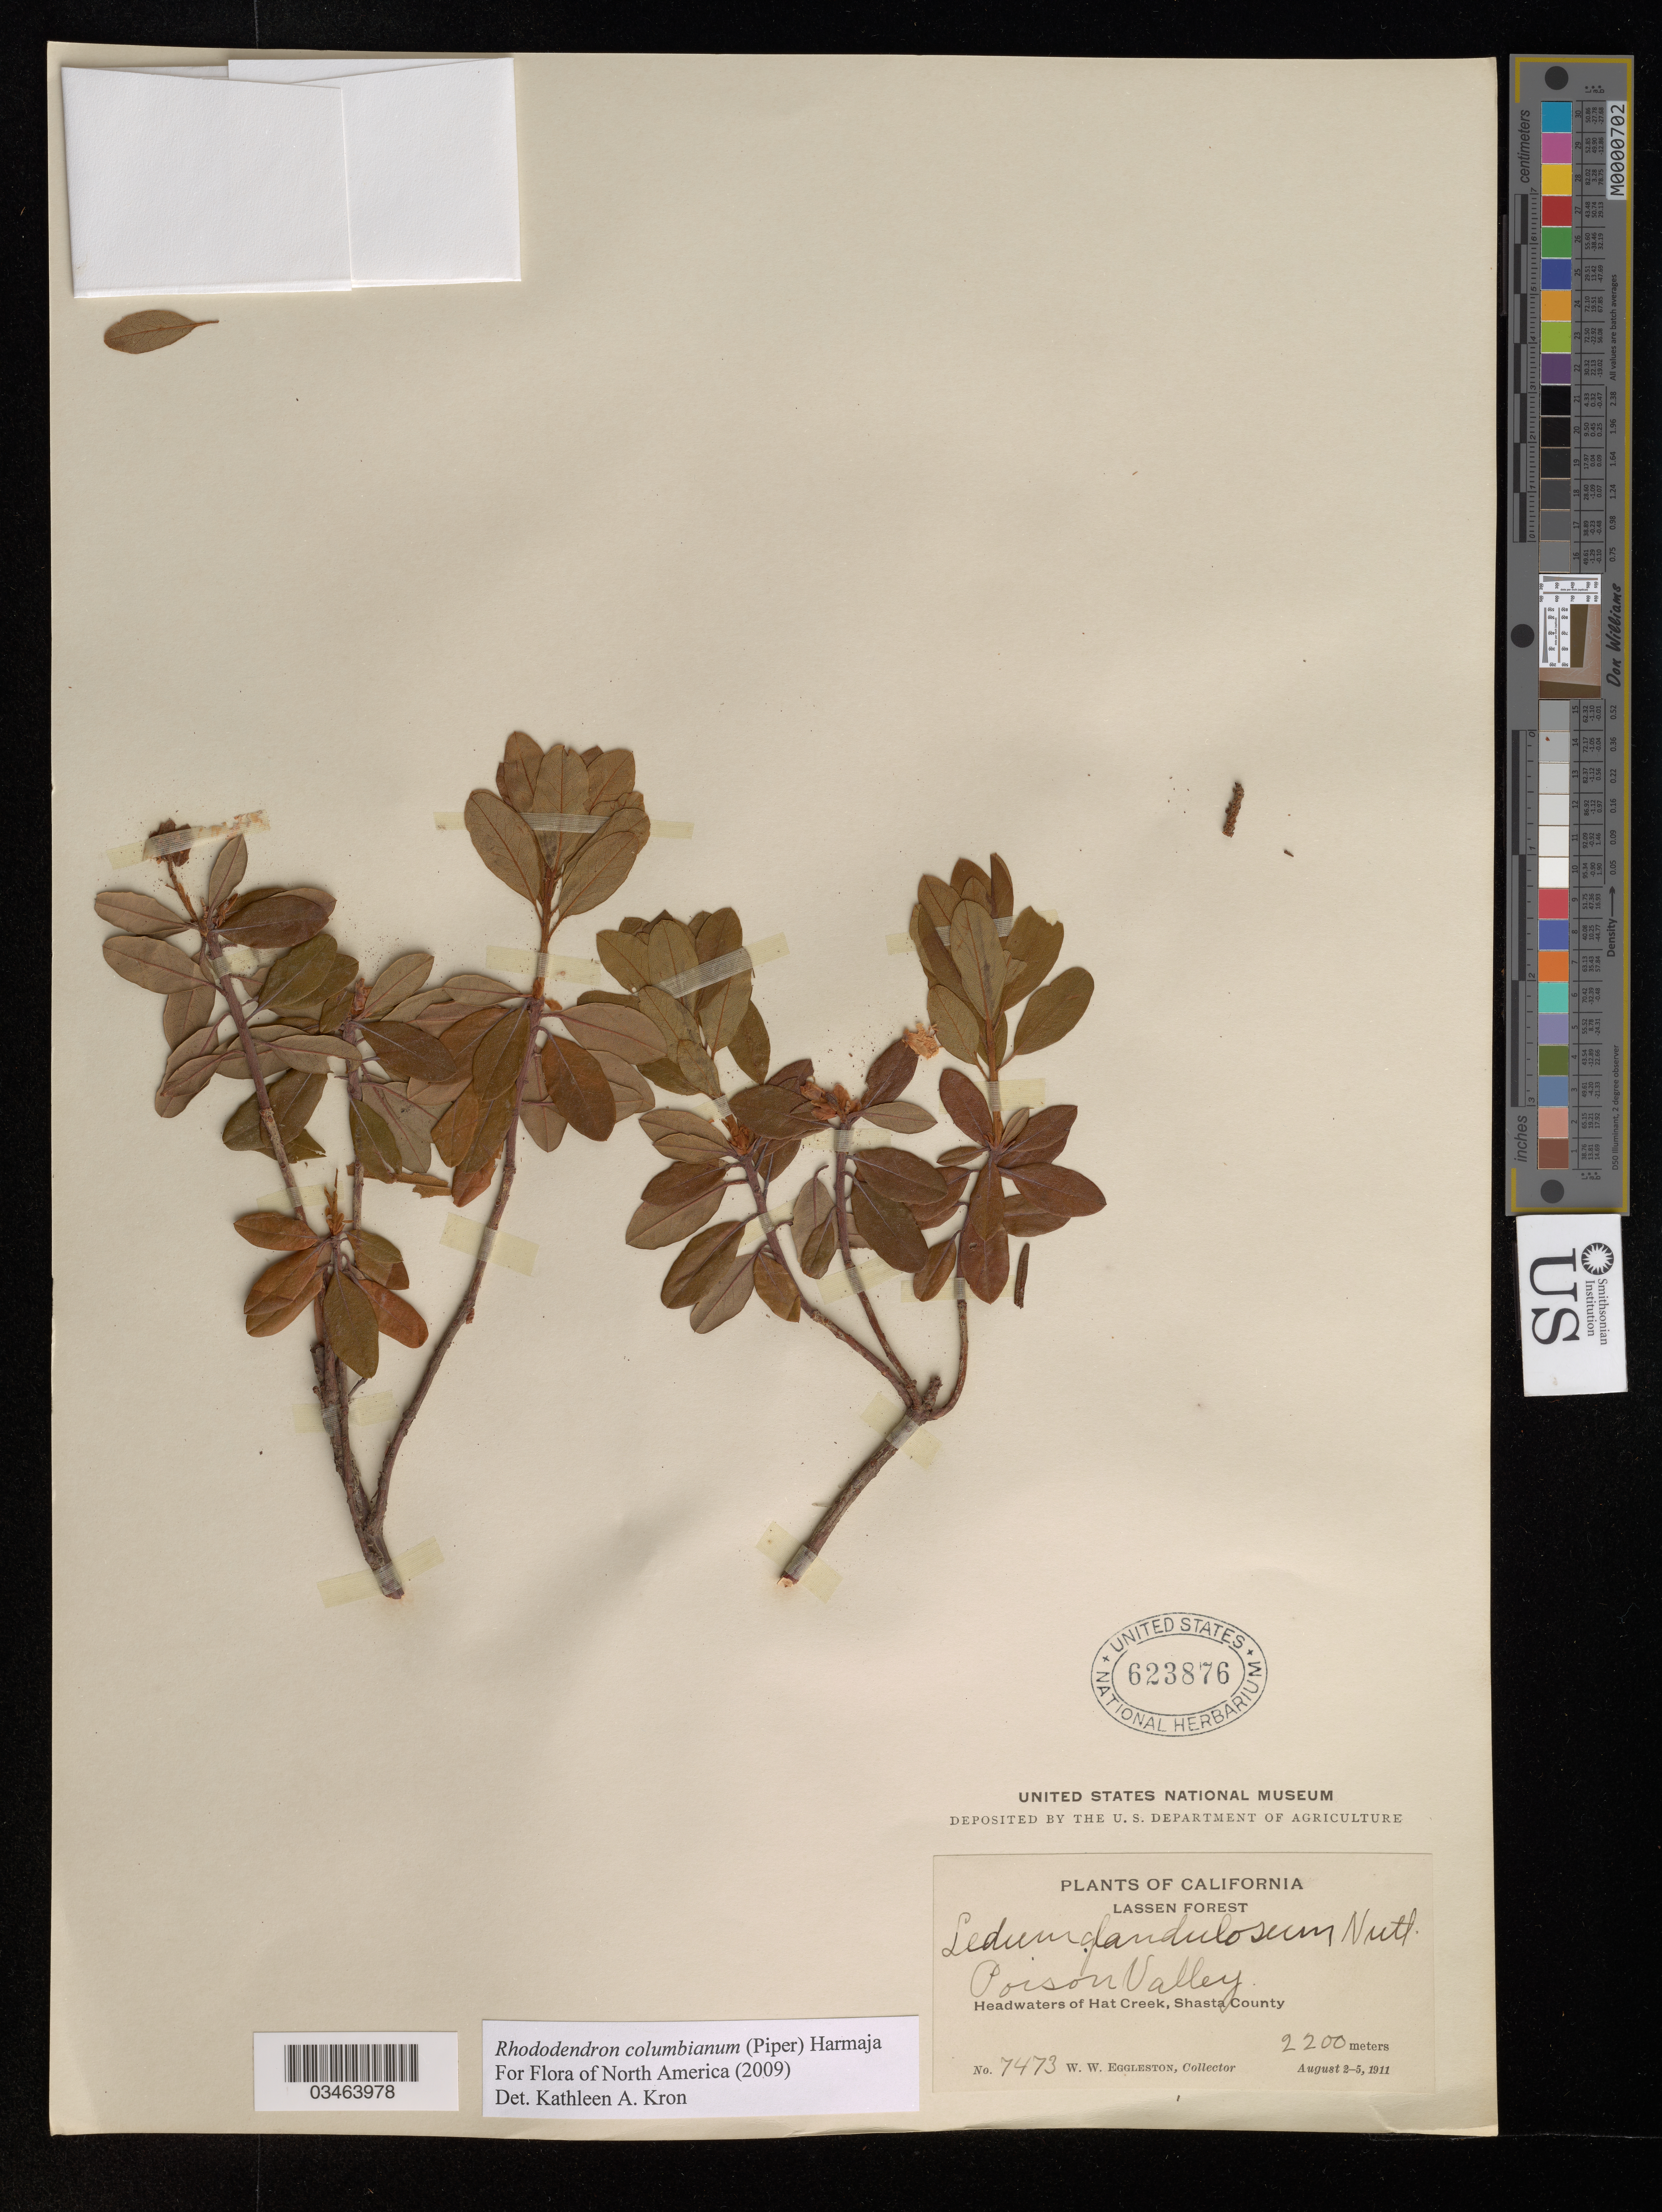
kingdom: Plantae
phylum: Tracheophyta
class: Magnoliopsida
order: Ericales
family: Ericaceae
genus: Rhododendron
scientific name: Rhododendron columbianum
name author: (Piper) Harmaja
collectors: W. W. Eggleston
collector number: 7473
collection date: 1911-08-02/1911-08-05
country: United States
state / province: California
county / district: Lassen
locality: Lassen Forest. Poison Valley. Headwaters of Hat Creek, Shasta County.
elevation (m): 2200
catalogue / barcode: US 623876